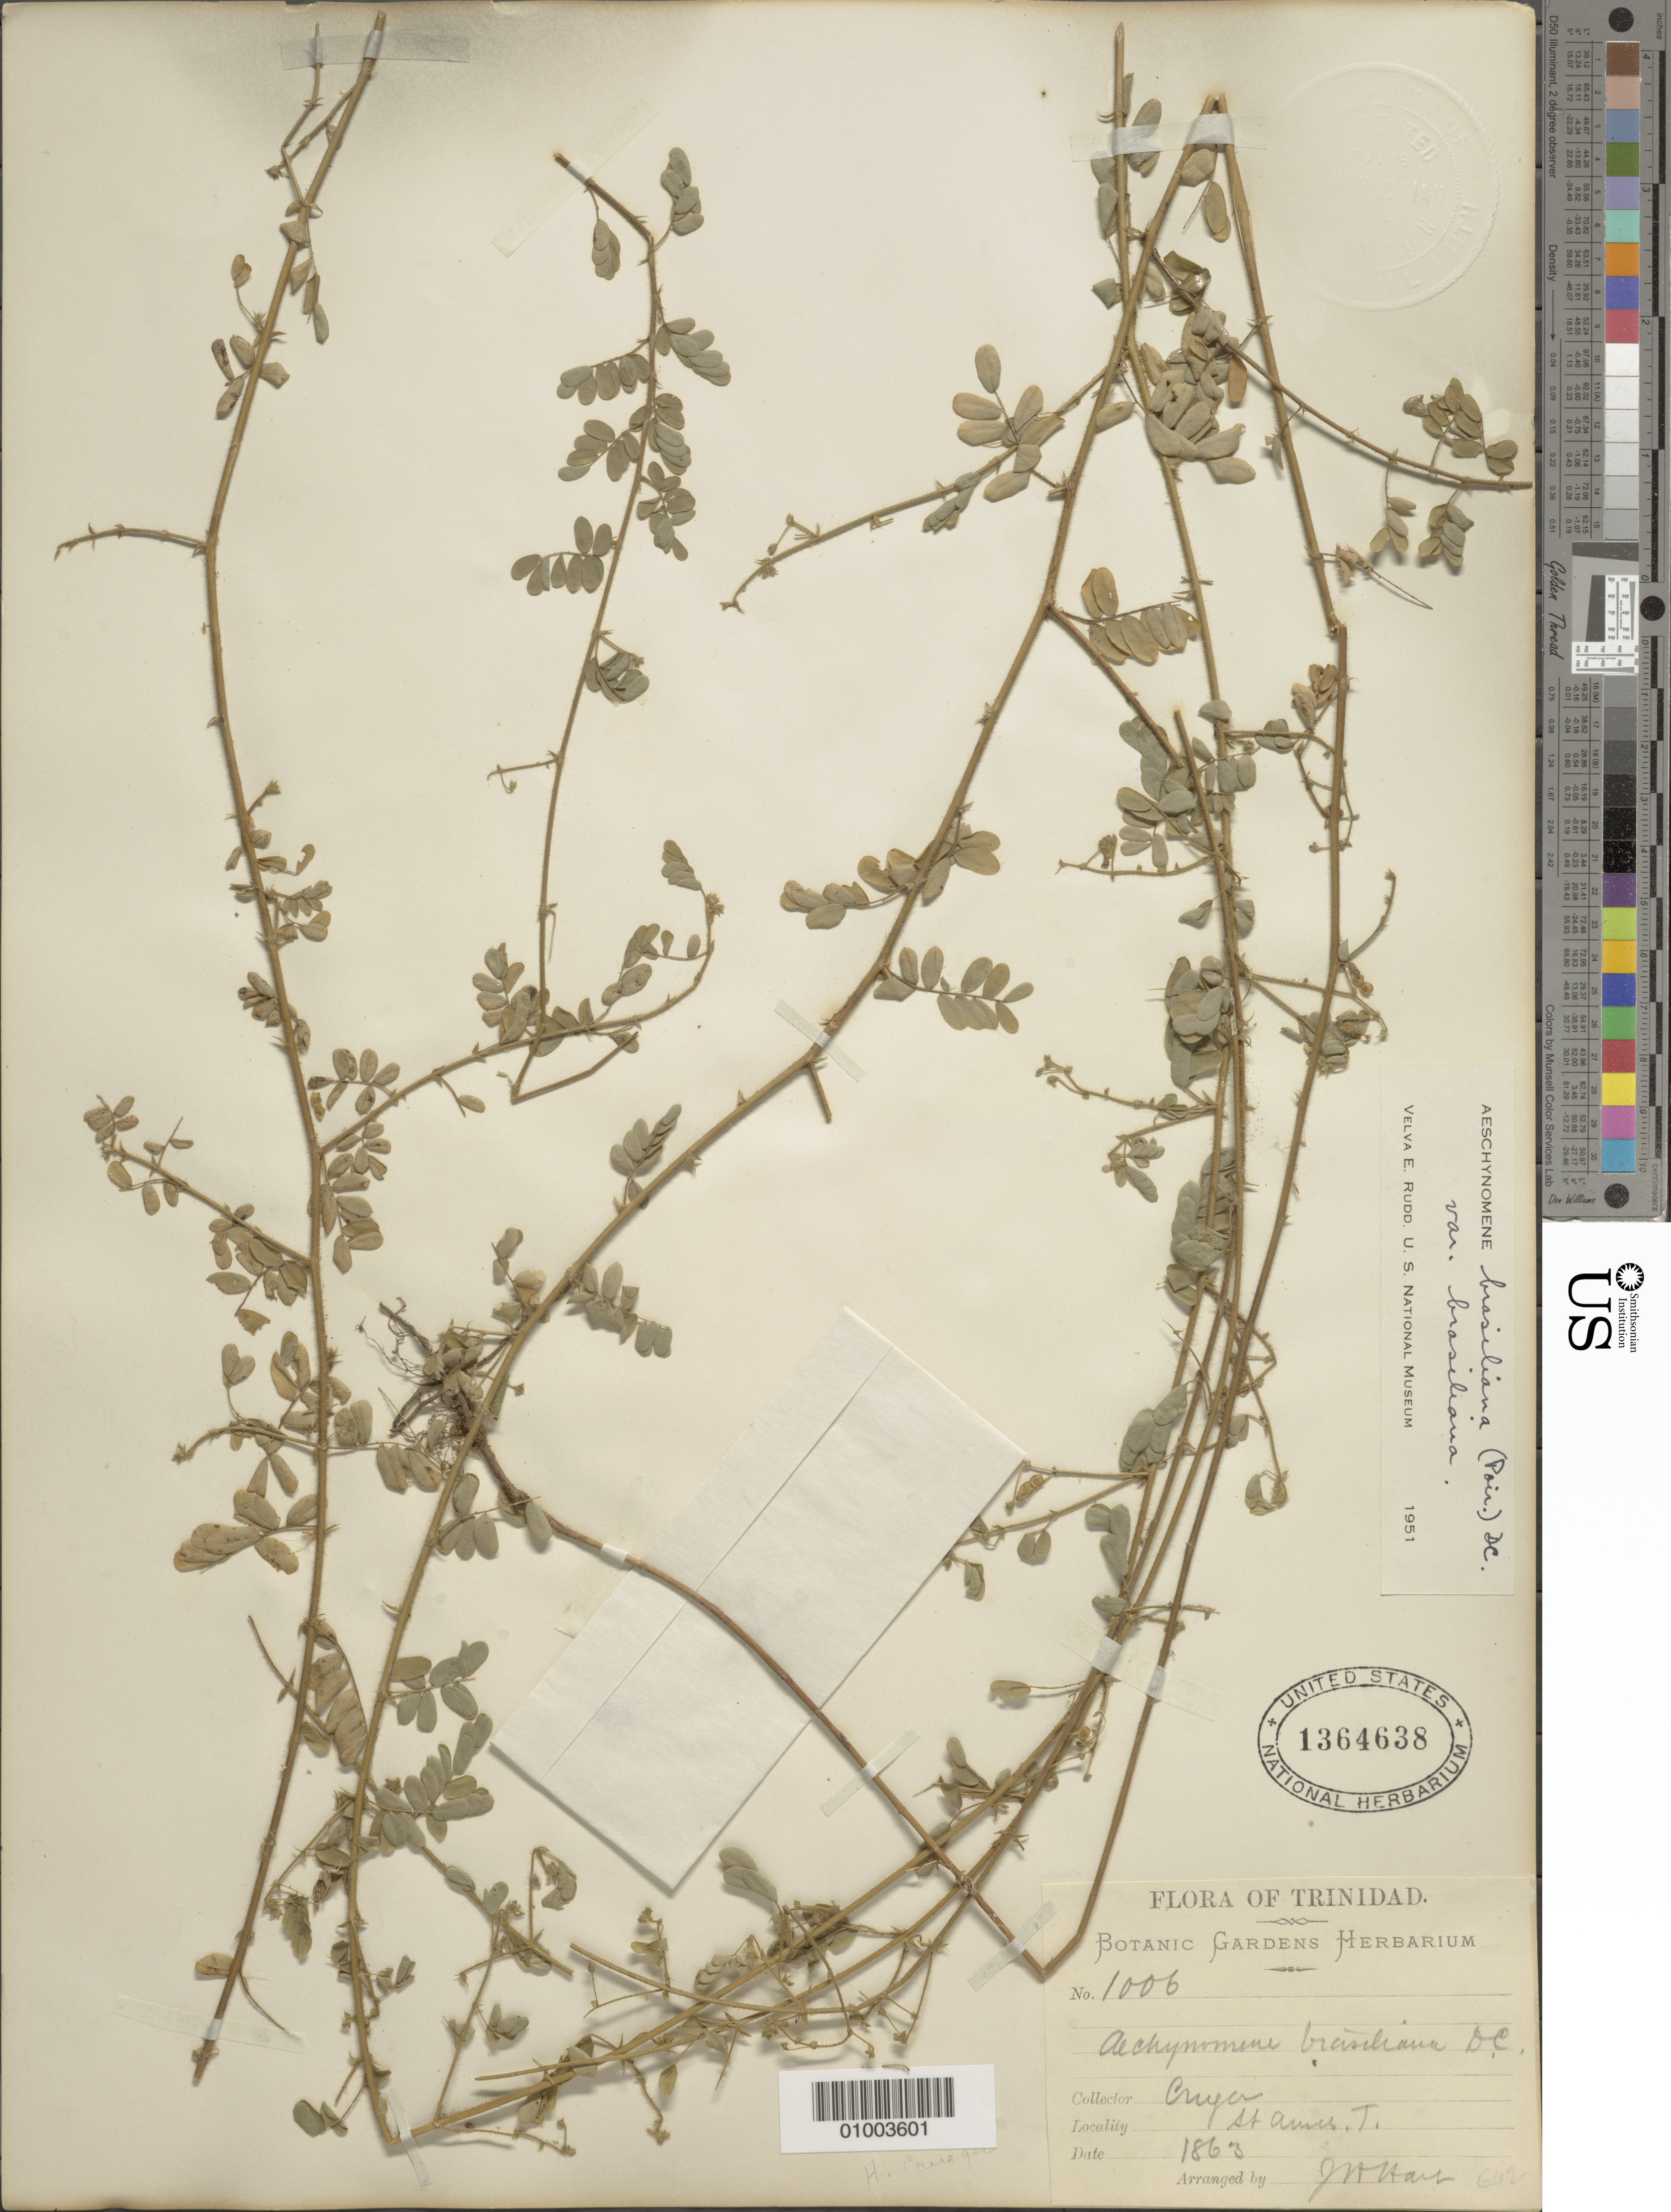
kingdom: Plantae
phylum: Tracheophyta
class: Magnoliopsida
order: Fabales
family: Fabaceae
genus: Aeschynomene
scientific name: Aeschynomene brasiliana var. brasiliana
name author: (Poir.) DC.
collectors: H. Crüger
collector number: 1006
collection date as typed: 1863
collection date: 1863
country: Trinidad and Tobago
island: Trinidad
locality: St Annes.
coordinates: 0 N, 0 E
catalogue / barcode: US 1364638